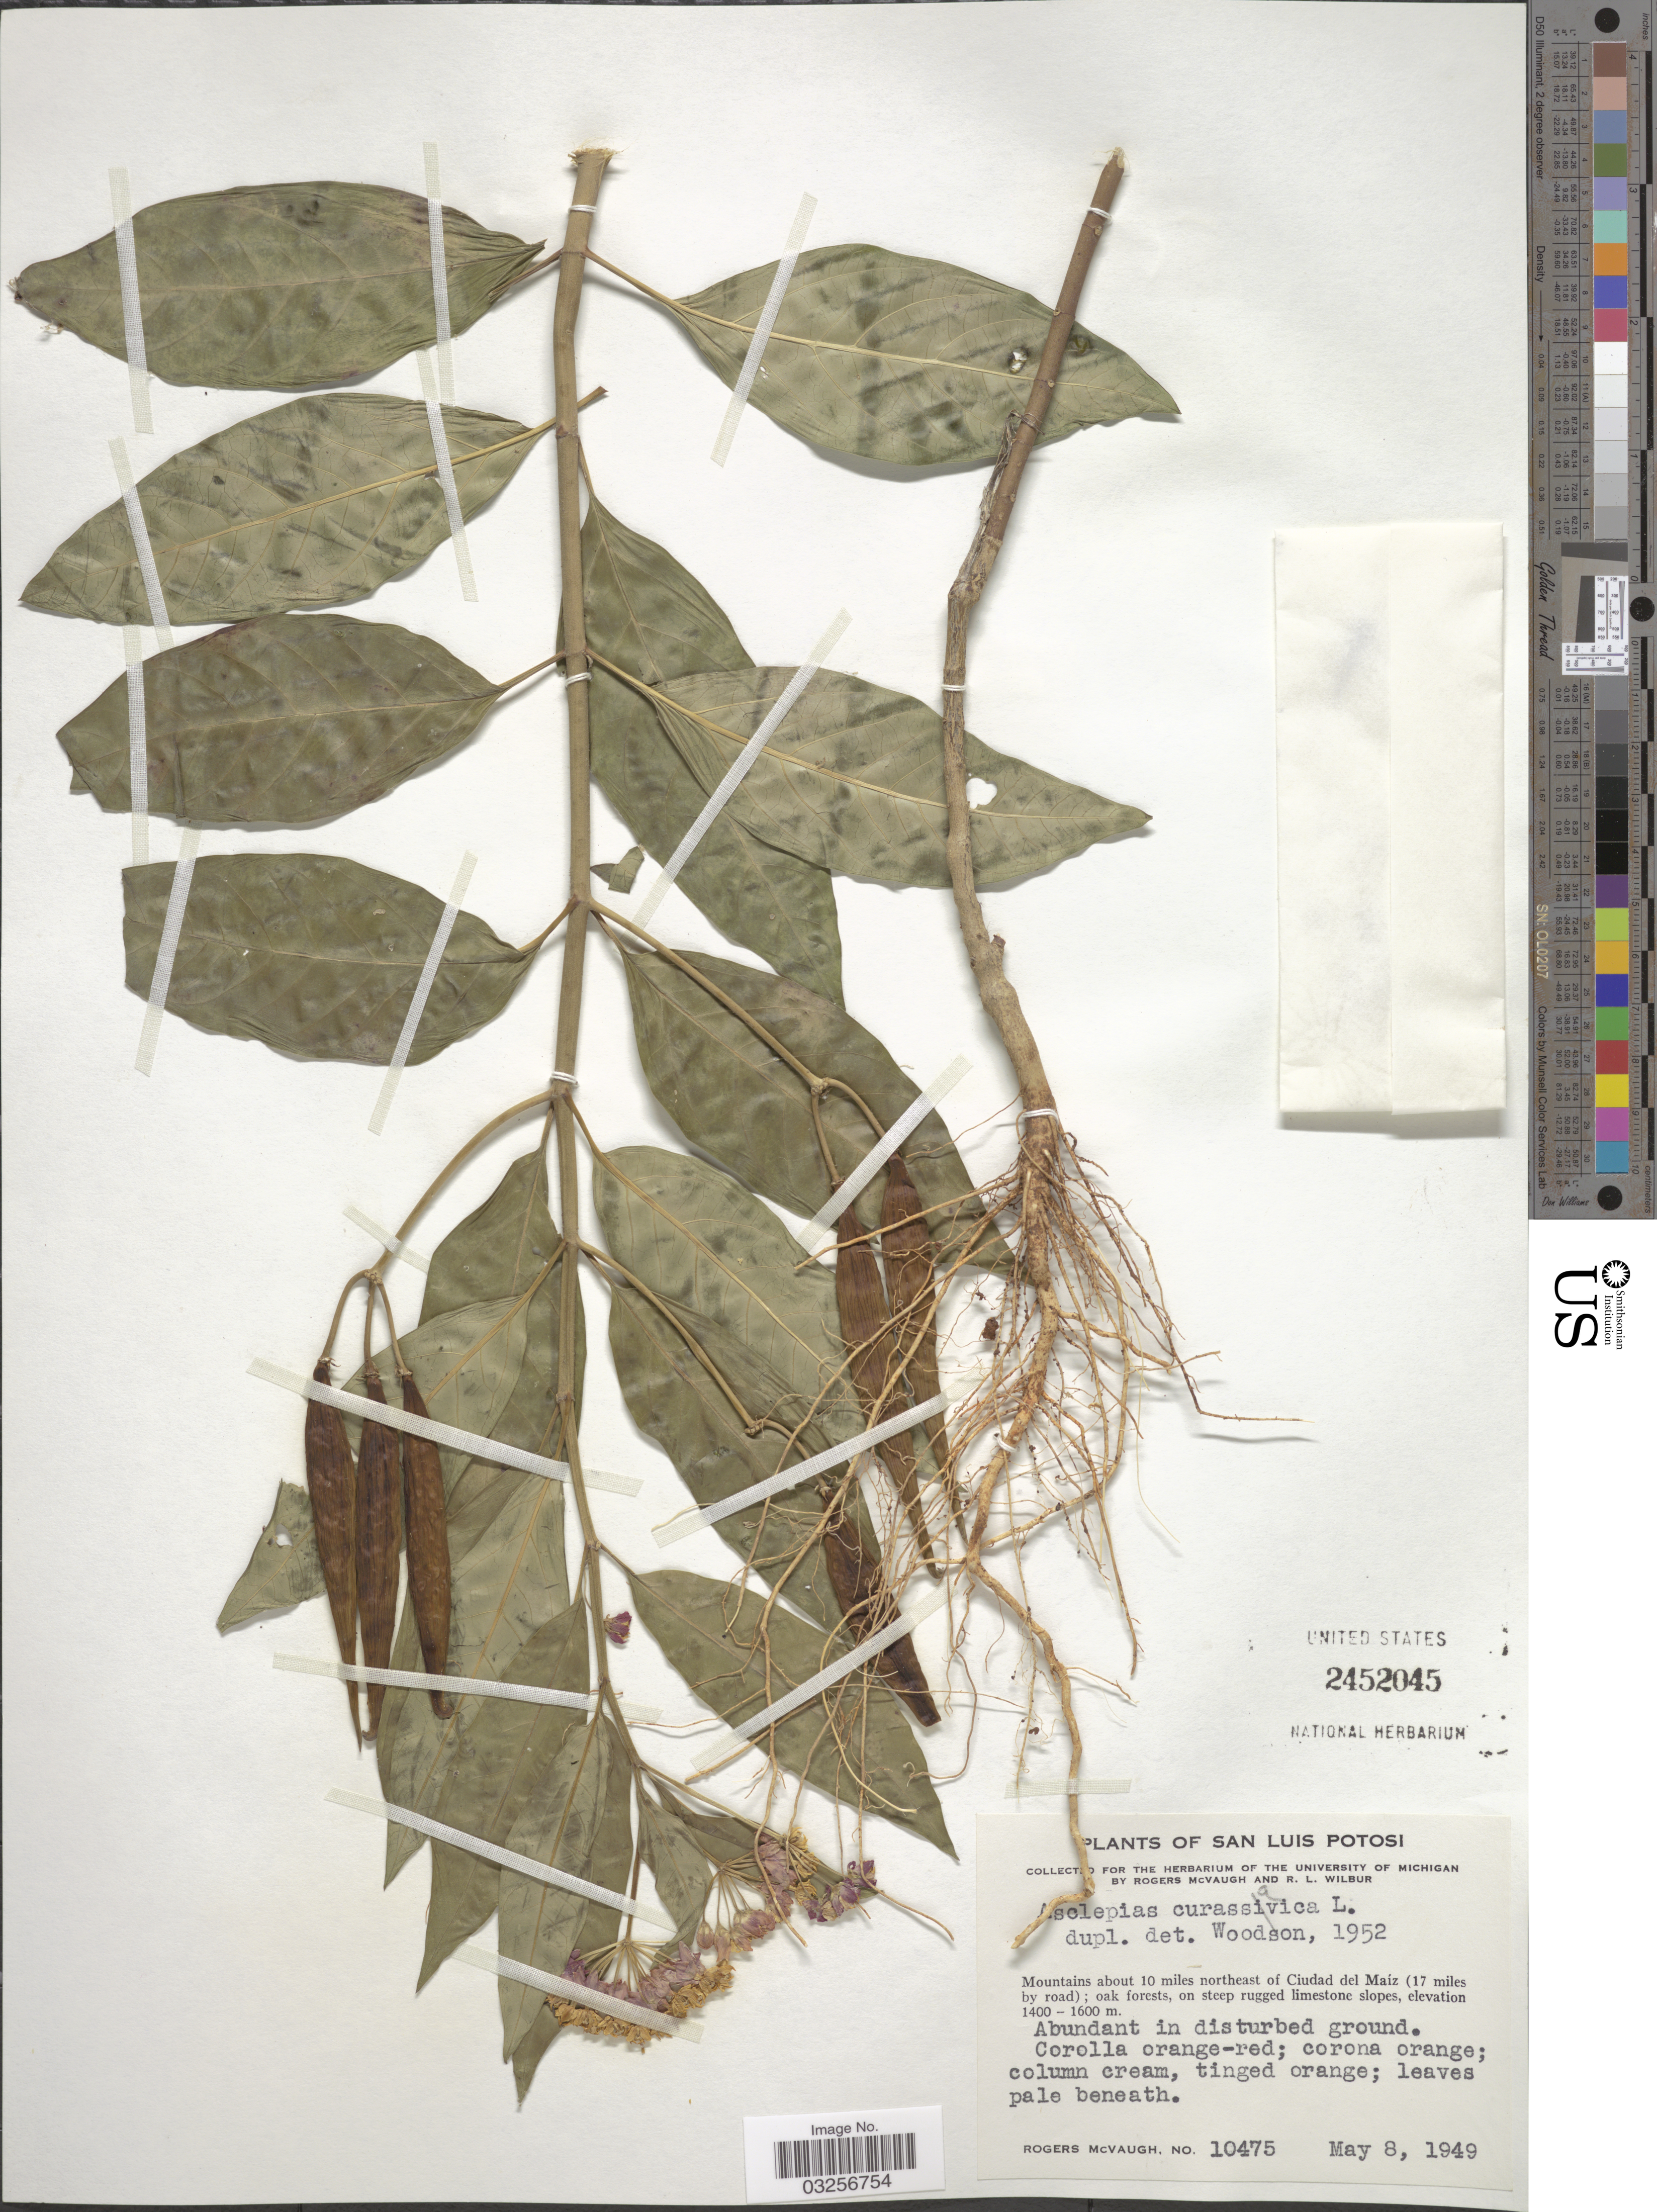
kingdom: Plantae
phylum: Tracheophyta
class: Magnoliopsida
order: Gentianales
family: Apocynaceae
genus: Asclepias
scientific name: Asclepias curassavica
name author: L.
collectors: R. McVaugh & R. L. Wilbur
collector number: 10475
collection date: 1949-05-08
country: Mexico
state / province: San Luis Potosí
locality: Mountains about 10 miles northeast of Ciudad del Maíz (17 miles by road).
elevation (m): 1400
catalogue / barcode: US 2452045